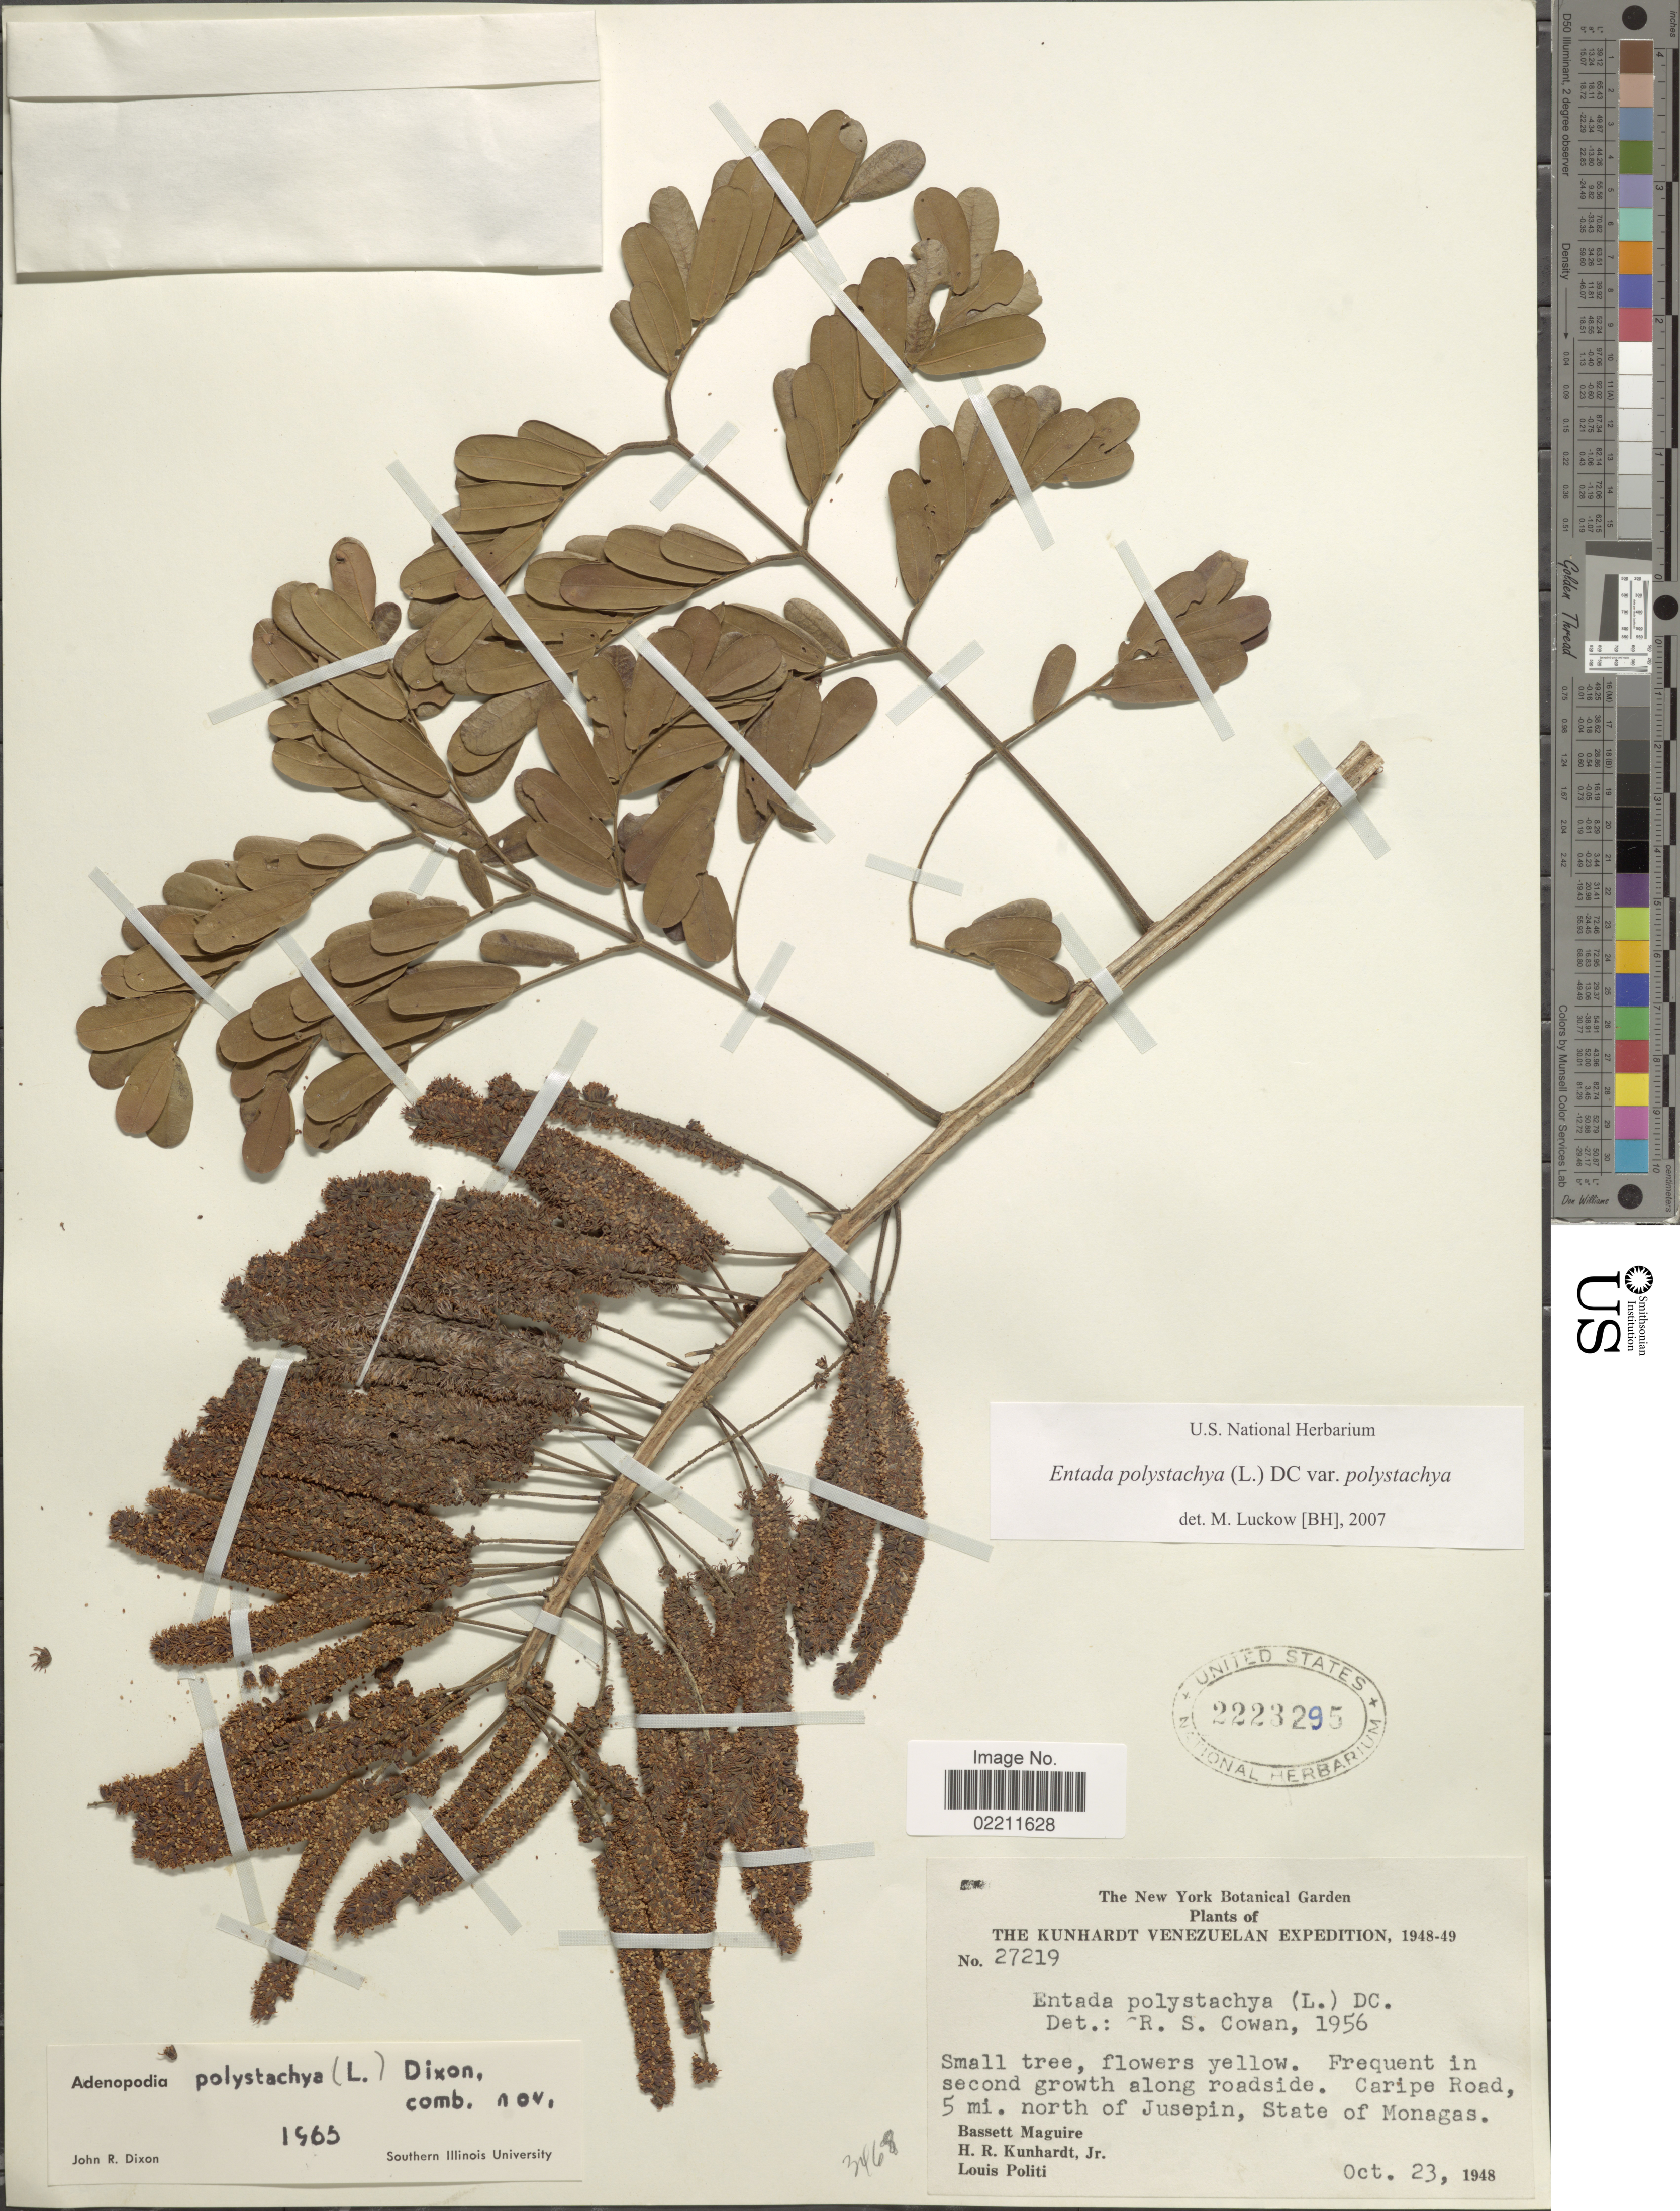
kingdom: Plantae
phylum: Tracheophyta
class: Magnoliopsida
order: Fabales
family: Fabaceae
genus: Entada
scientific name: Entada polystachya var. polystachya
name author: (L.) DC.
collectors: B. Maguire, H. Kunhardt & L. Politi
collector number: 27219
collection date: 1948-10-23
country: Venezuela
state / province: Monagas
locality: Caripe road 5 mi. north of Jusepin, State of Monagas.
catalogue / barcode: US 2223295